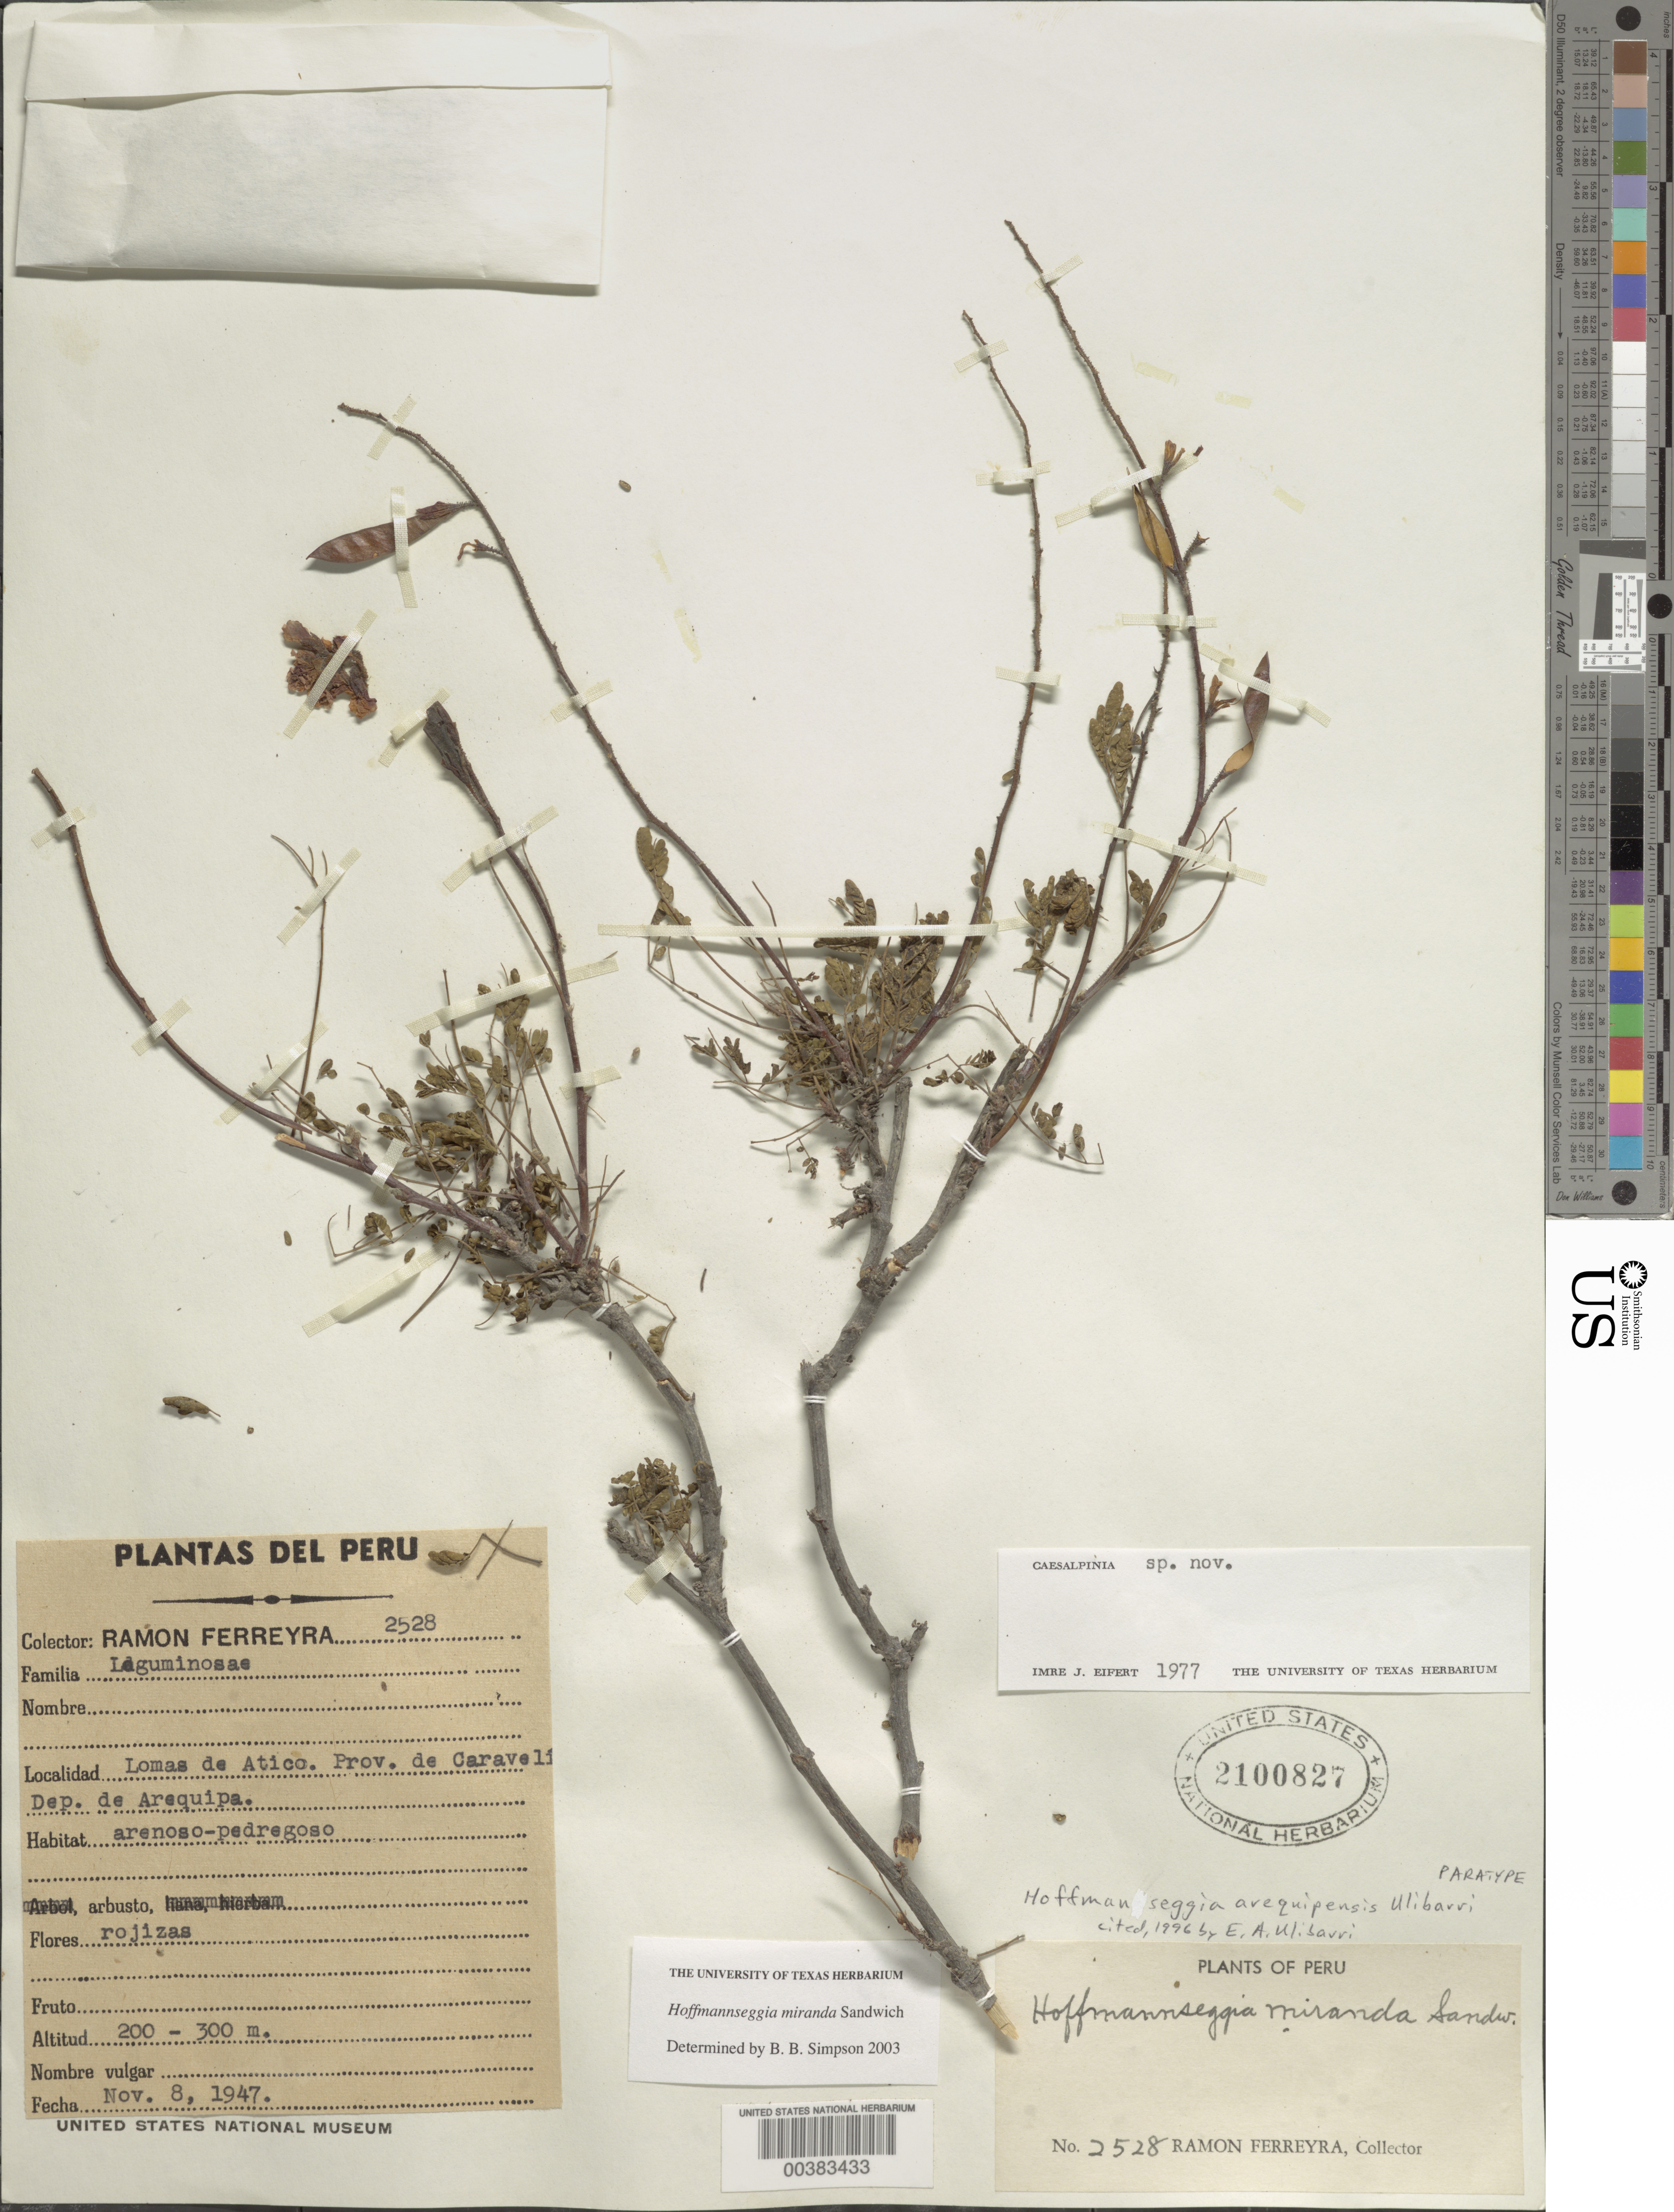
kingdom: Plantae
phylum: Tracheophyta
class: Magnoliopsida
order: Fabales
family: Fabaceae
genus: Hoffmannseggia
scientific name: Hoffmannseggia miranda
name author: (Sandwith) Sandwith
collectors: R. A. Ferreyra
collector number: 2528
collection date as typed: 08 Nov 1947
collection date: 1947-11-08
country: Peru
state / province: Arequipa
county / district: Caravelí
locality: lomas de Atico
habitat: Arensos-pedregoso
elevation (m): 200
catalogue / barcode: US 2100827